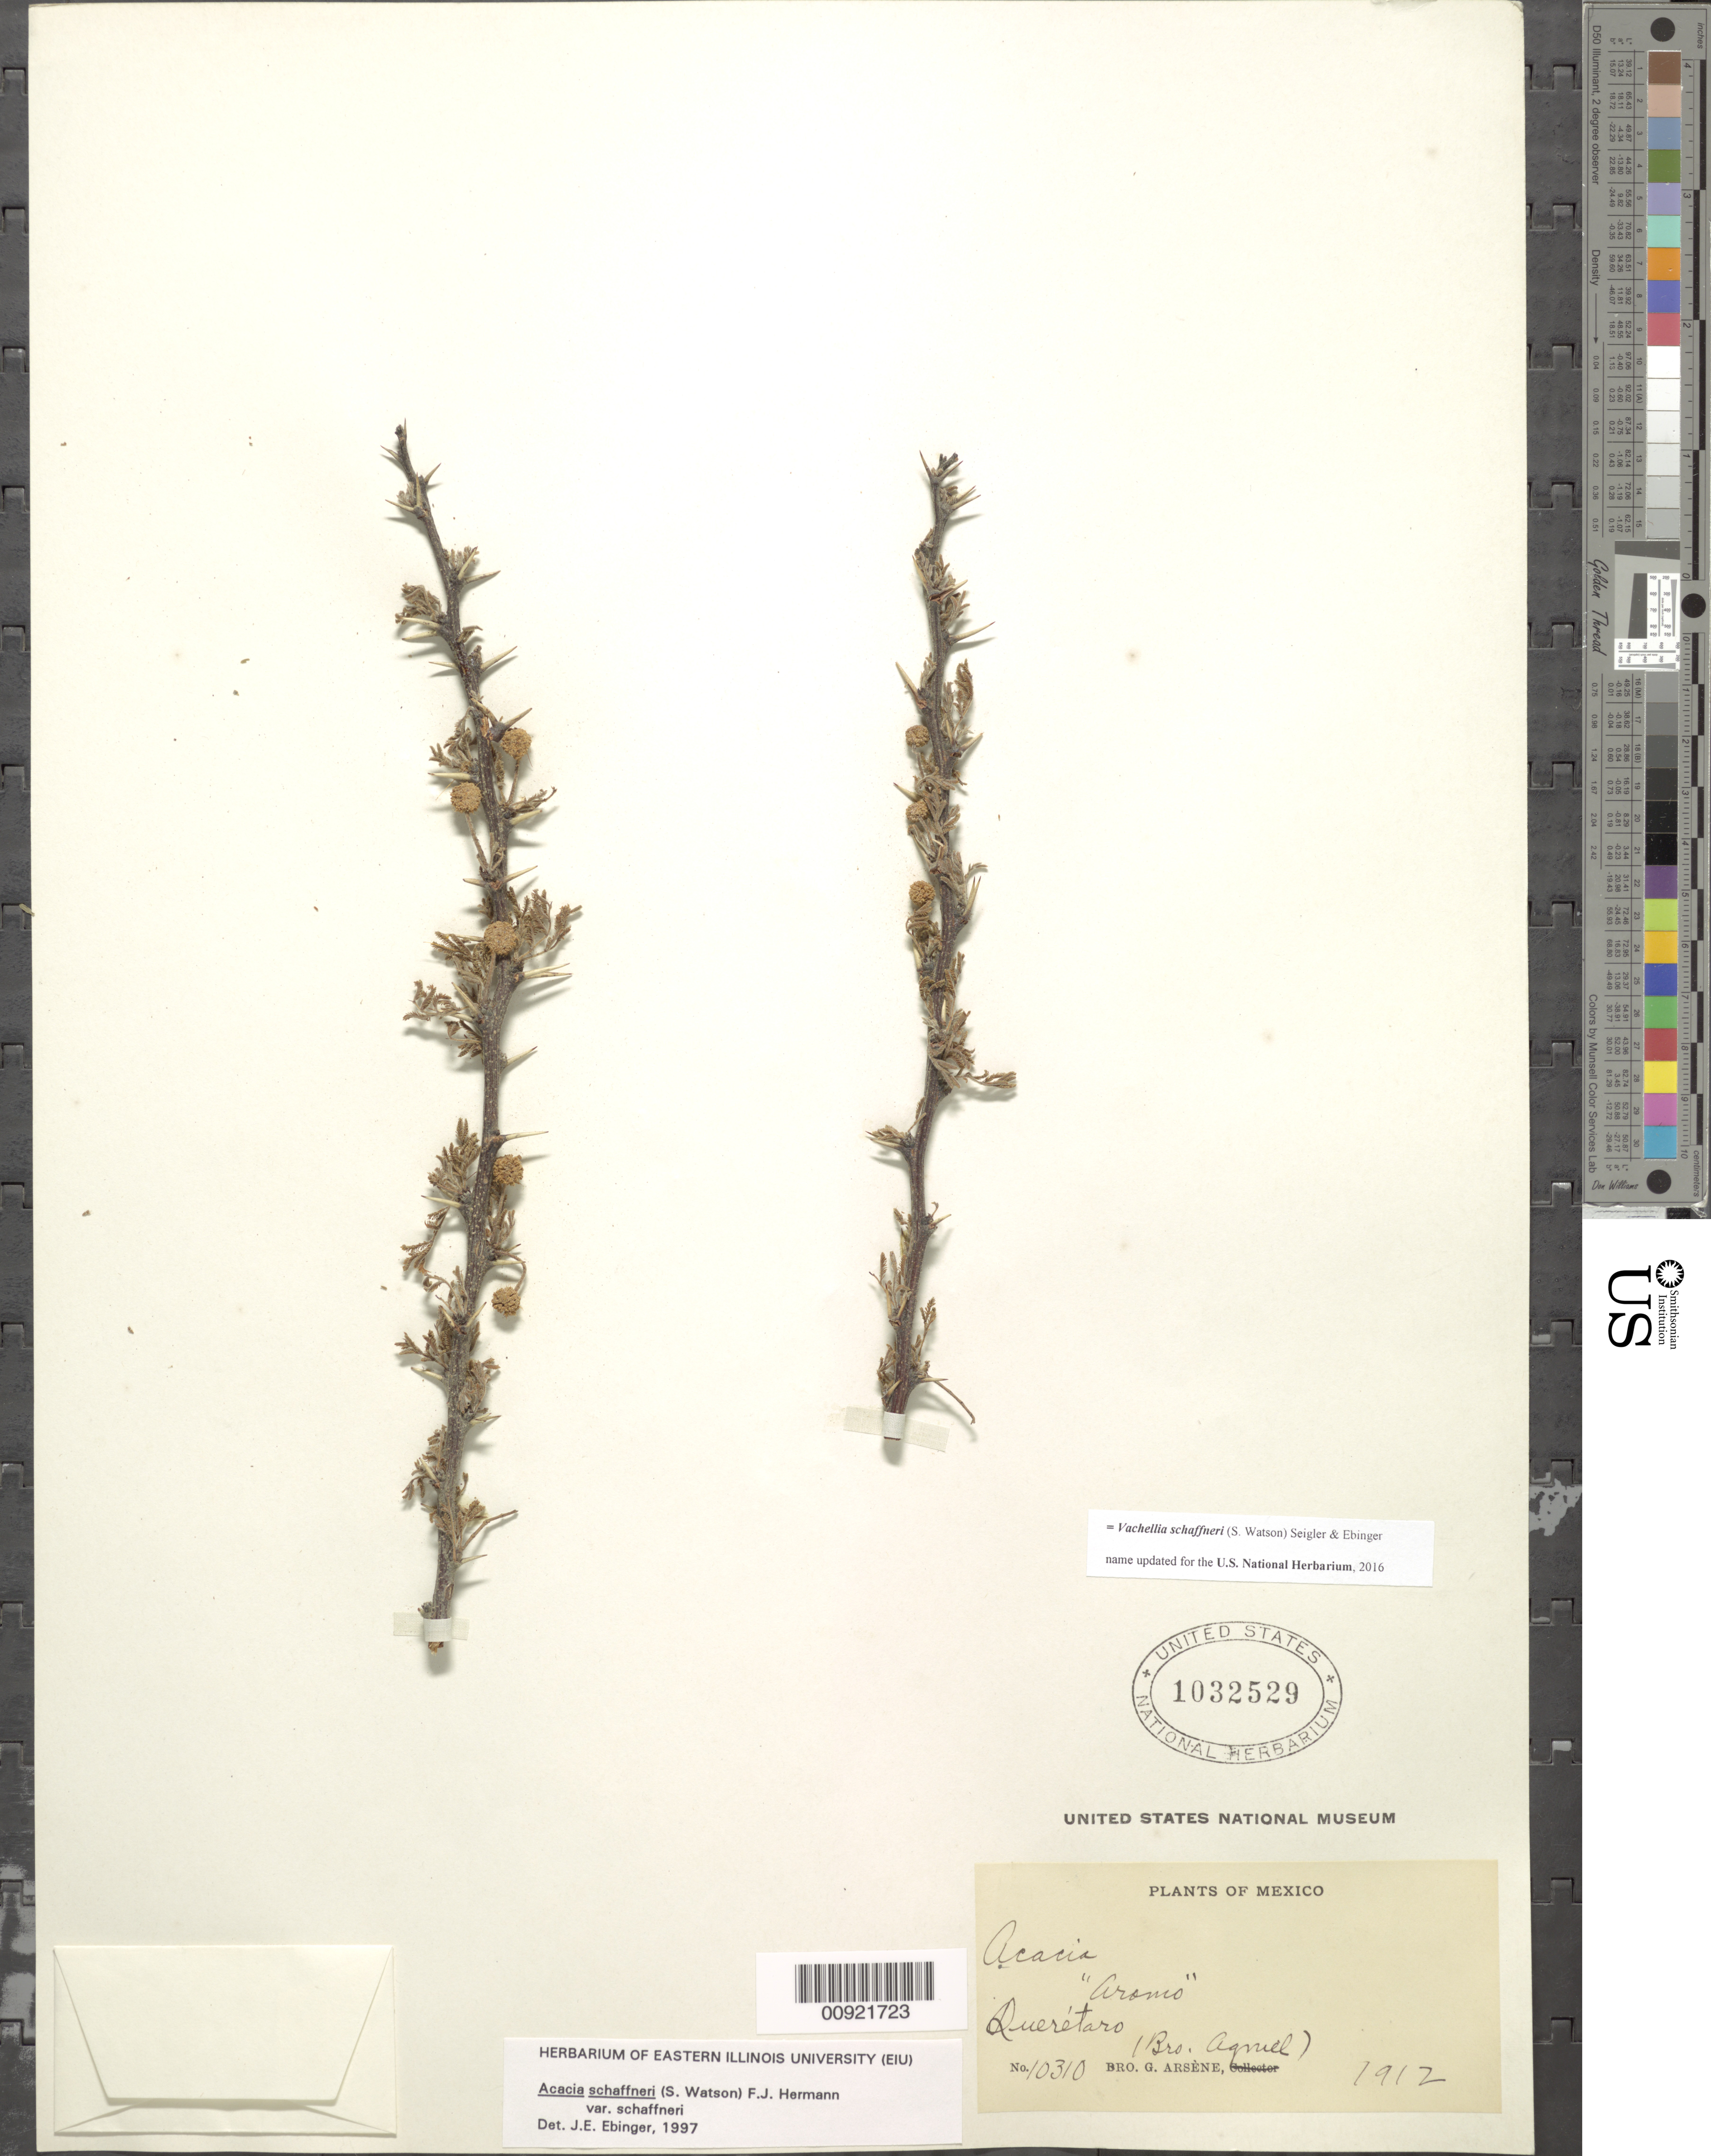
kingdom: Plantae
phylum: Tracheophyta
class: Magnoliopsida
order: Fabales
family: Fabaceae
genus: Vachellia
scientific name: Vachellia schaffneri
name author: (S. Watson) Seigler & Ebinger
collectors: Bro. Agniel & Bro. G. Arsène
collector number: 10310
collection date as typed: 1912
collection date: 1912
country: Mexico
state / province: Querétaro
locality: Querétaro.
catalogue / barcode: US 1032529